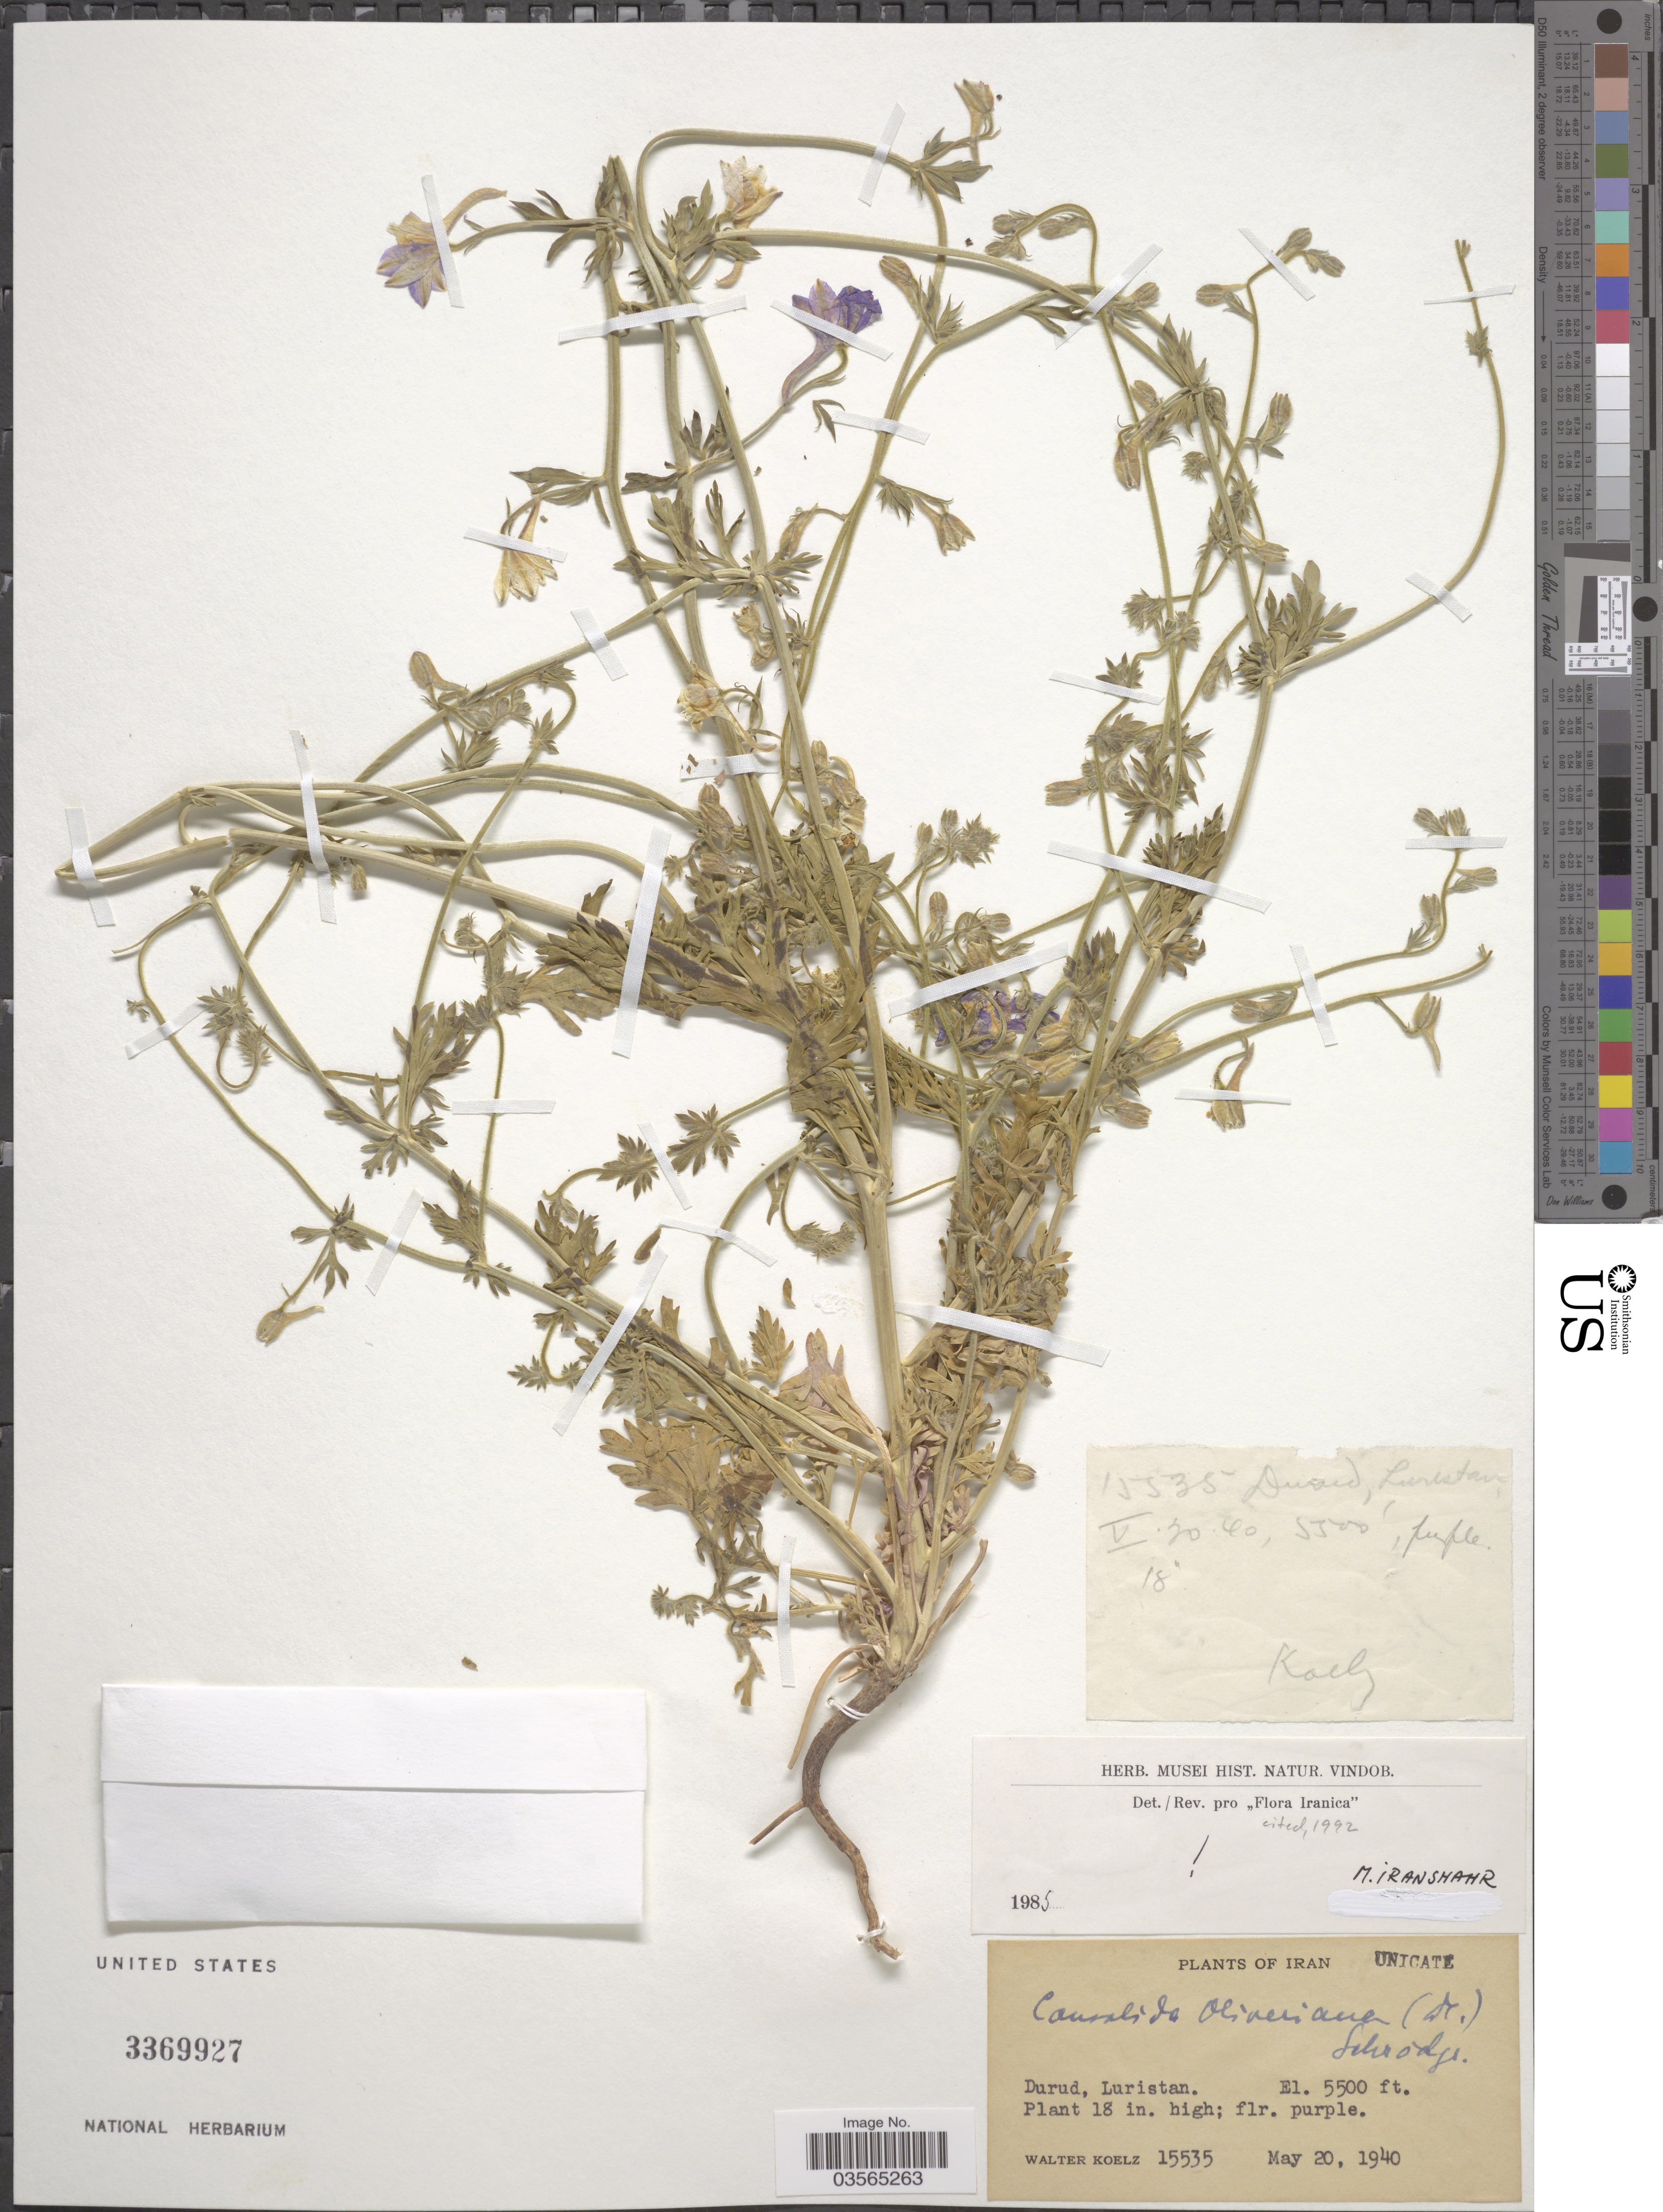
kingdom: Plantae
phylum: Tracheophyta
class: Magnoliopsida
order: Ranunculales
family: Ranunculaceae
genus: Delphinium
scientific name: Delphinium oliverianum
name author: DC.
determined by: Strong, Mark T., (BOT), Smithsonian Institution - National Museum of Natural History (UNITED STATES)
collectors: W. N. Koelz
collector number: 15535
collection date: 1940-05-20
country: Iran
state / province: Lorestan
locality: Durud, Luristan.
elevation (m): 1676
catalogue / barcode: US 3369927